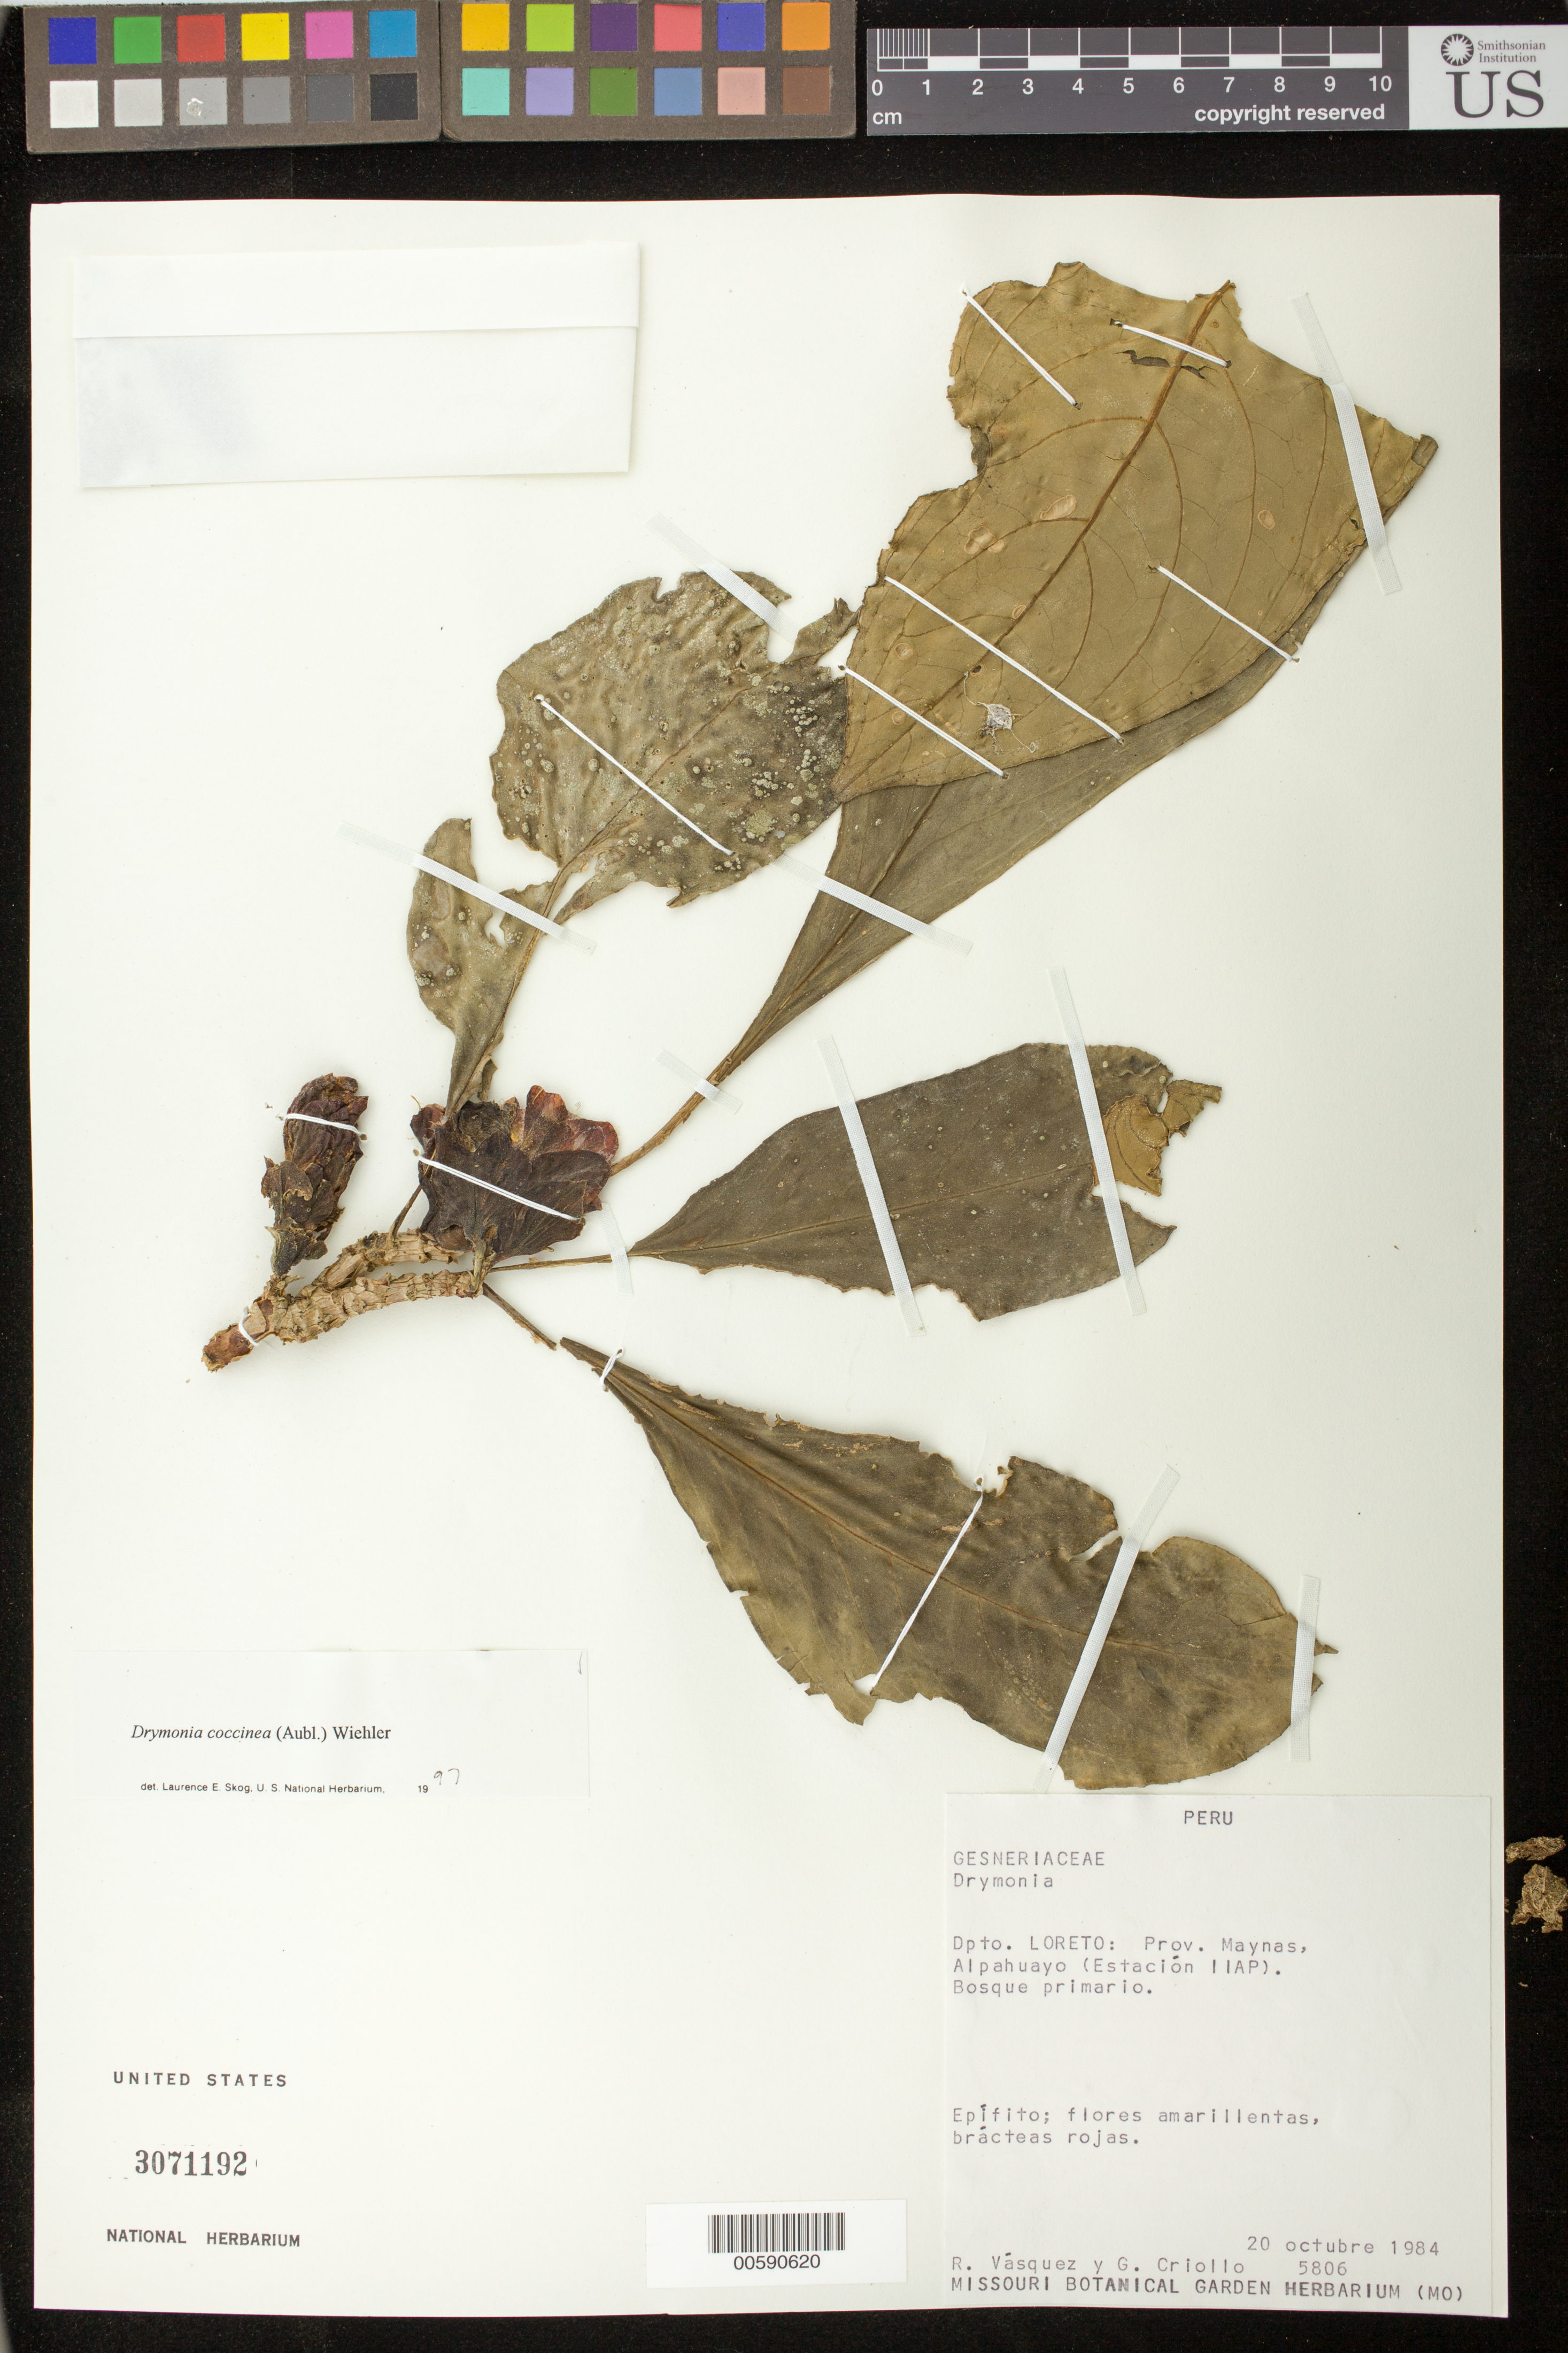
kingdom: Plantae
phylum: Tracheophyta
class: Magnoliopsida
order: Lamiales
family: Gesneriaceae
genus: Drymonia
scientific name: Drymonia coccinea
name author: (Aubl.) Wiehler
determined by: Skog, Laurence E.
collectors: R. Vásquez & G. Criollo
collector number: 5806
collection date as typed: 20 Oct 1984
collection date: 1984-10-20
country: Peru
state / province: Loreto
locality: Prov. Maynas; Alpahuayo (Estación IIAP)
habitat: Bosque primario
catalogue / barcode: US 3071192